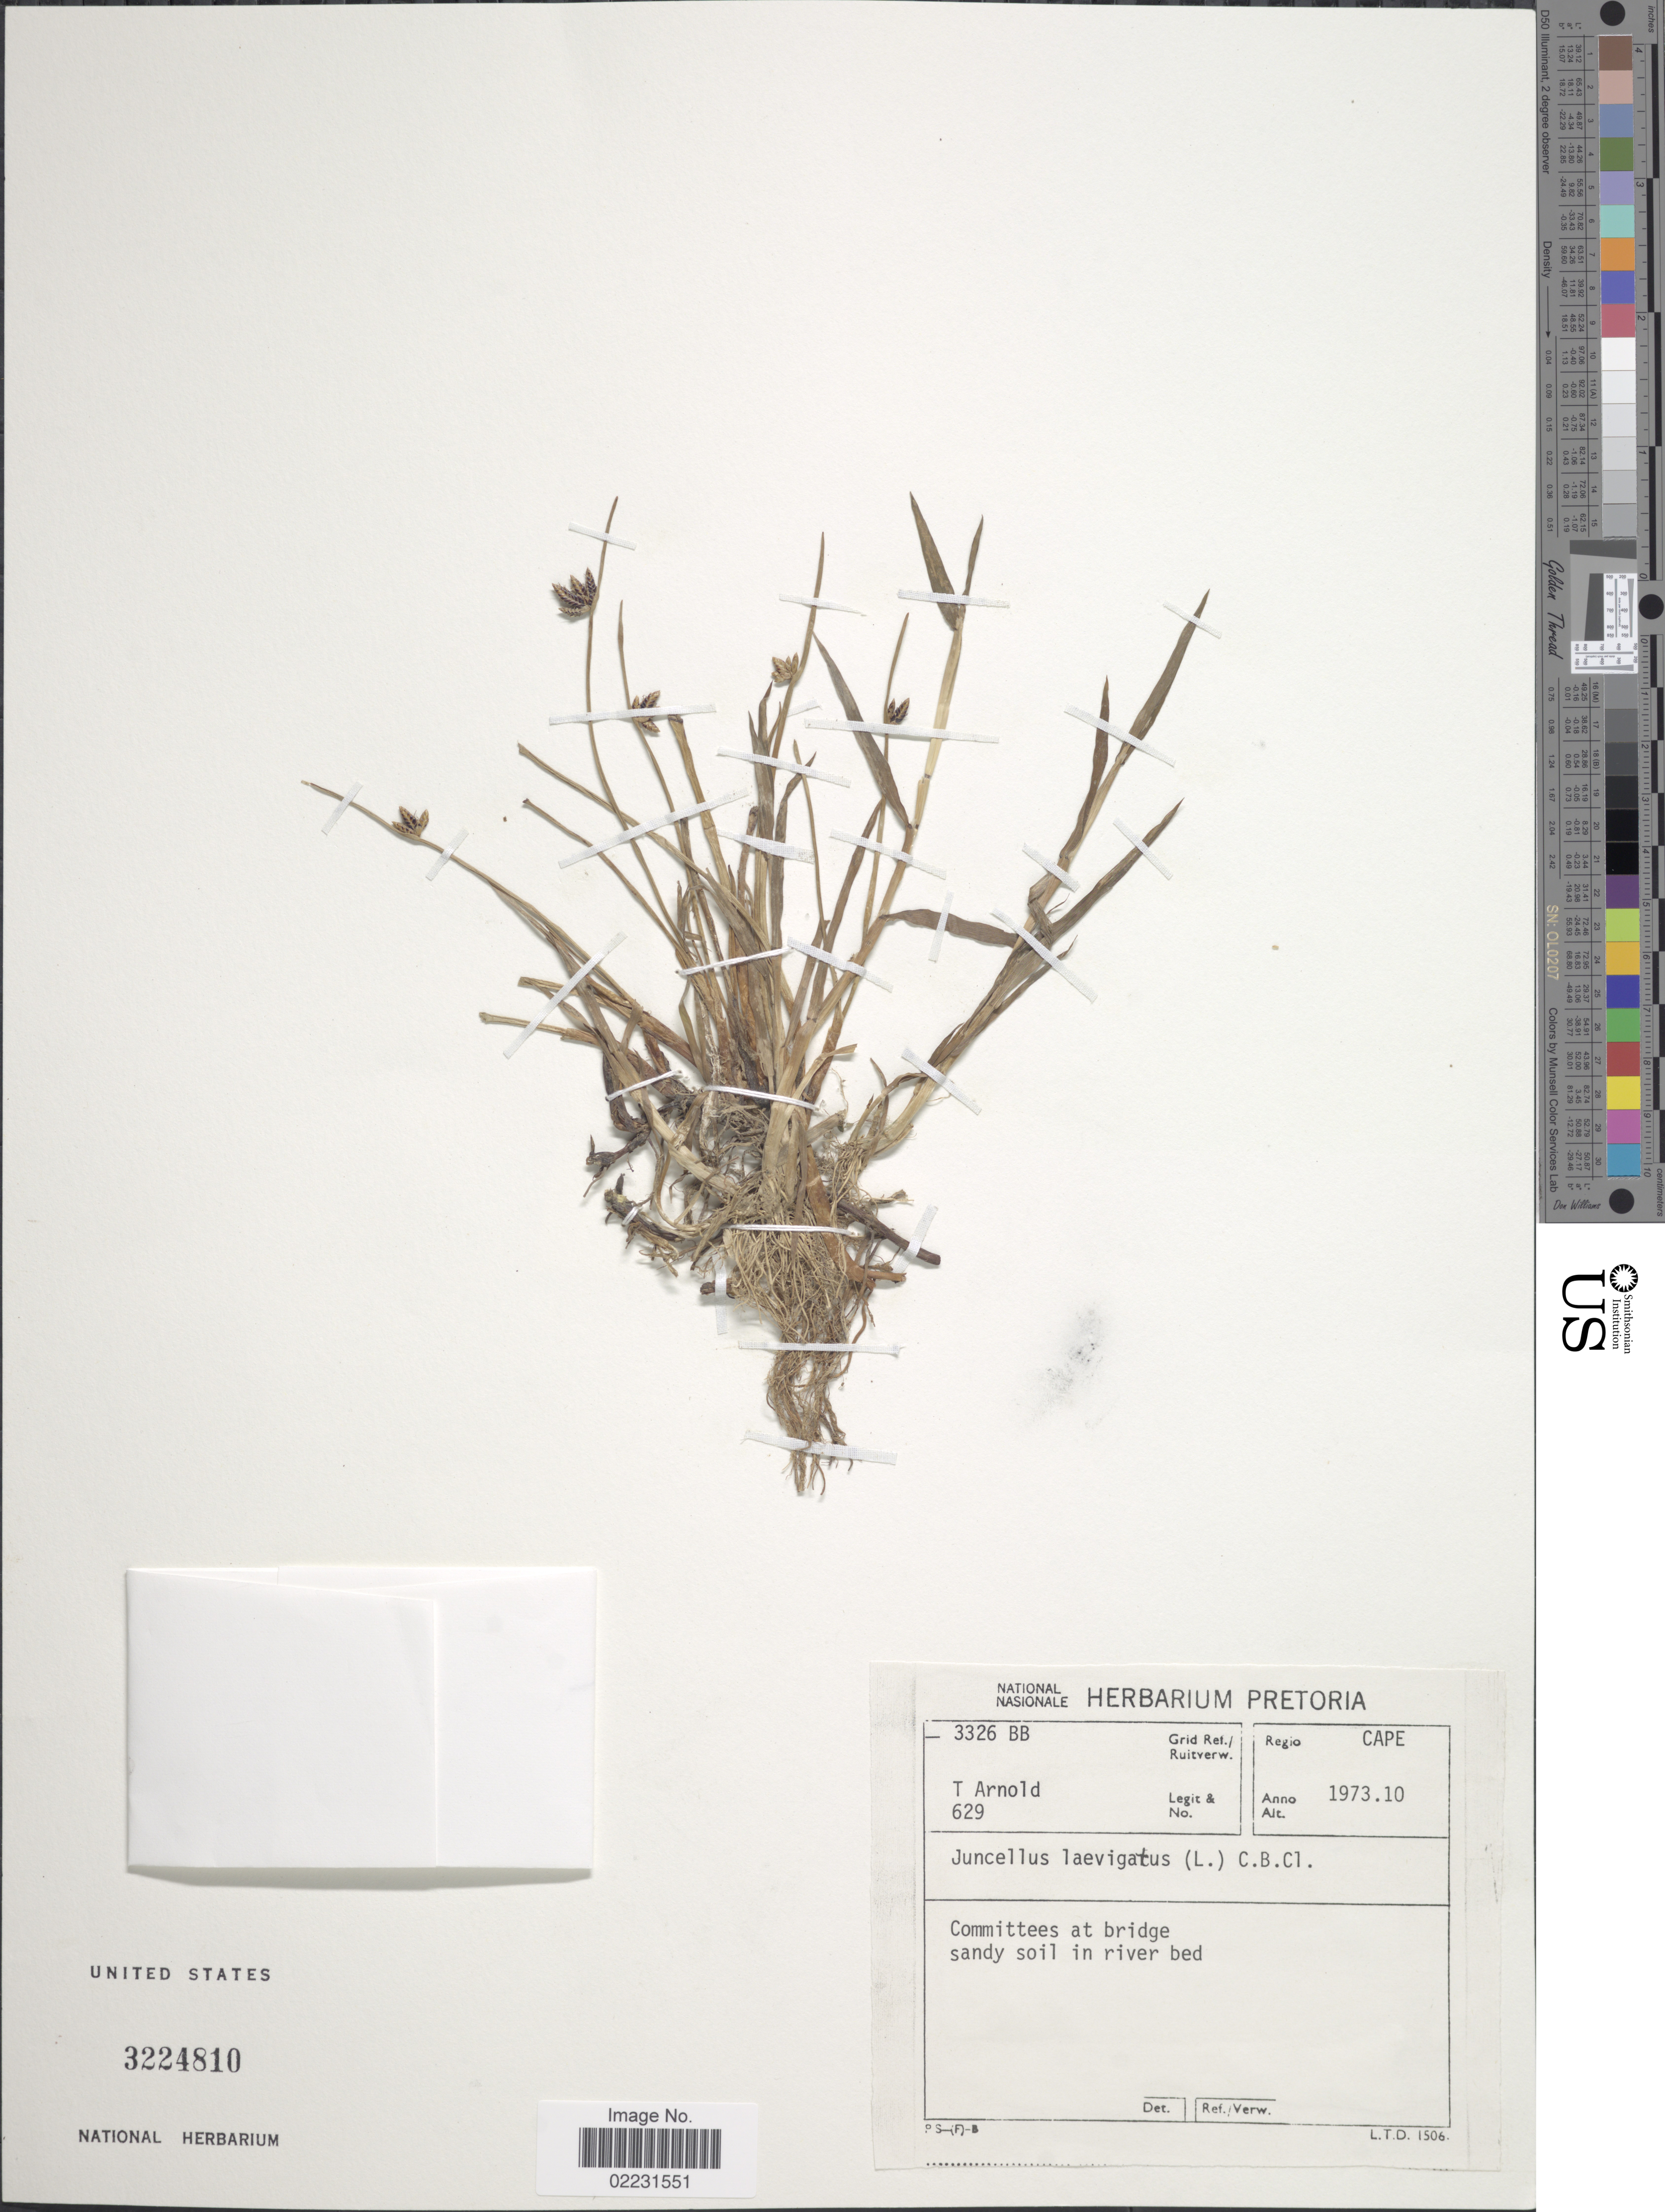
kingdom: Plantae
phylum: Tracheophyta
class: Liliopsida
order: Poales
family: Cyperaceae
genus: Cyperus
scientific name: Cyperus laevigatus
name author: L.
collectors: T. Arnold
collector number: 629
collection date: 1973-10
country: South Africa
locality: Regio Cape. Committees at bridge.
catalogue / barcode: US 3224810